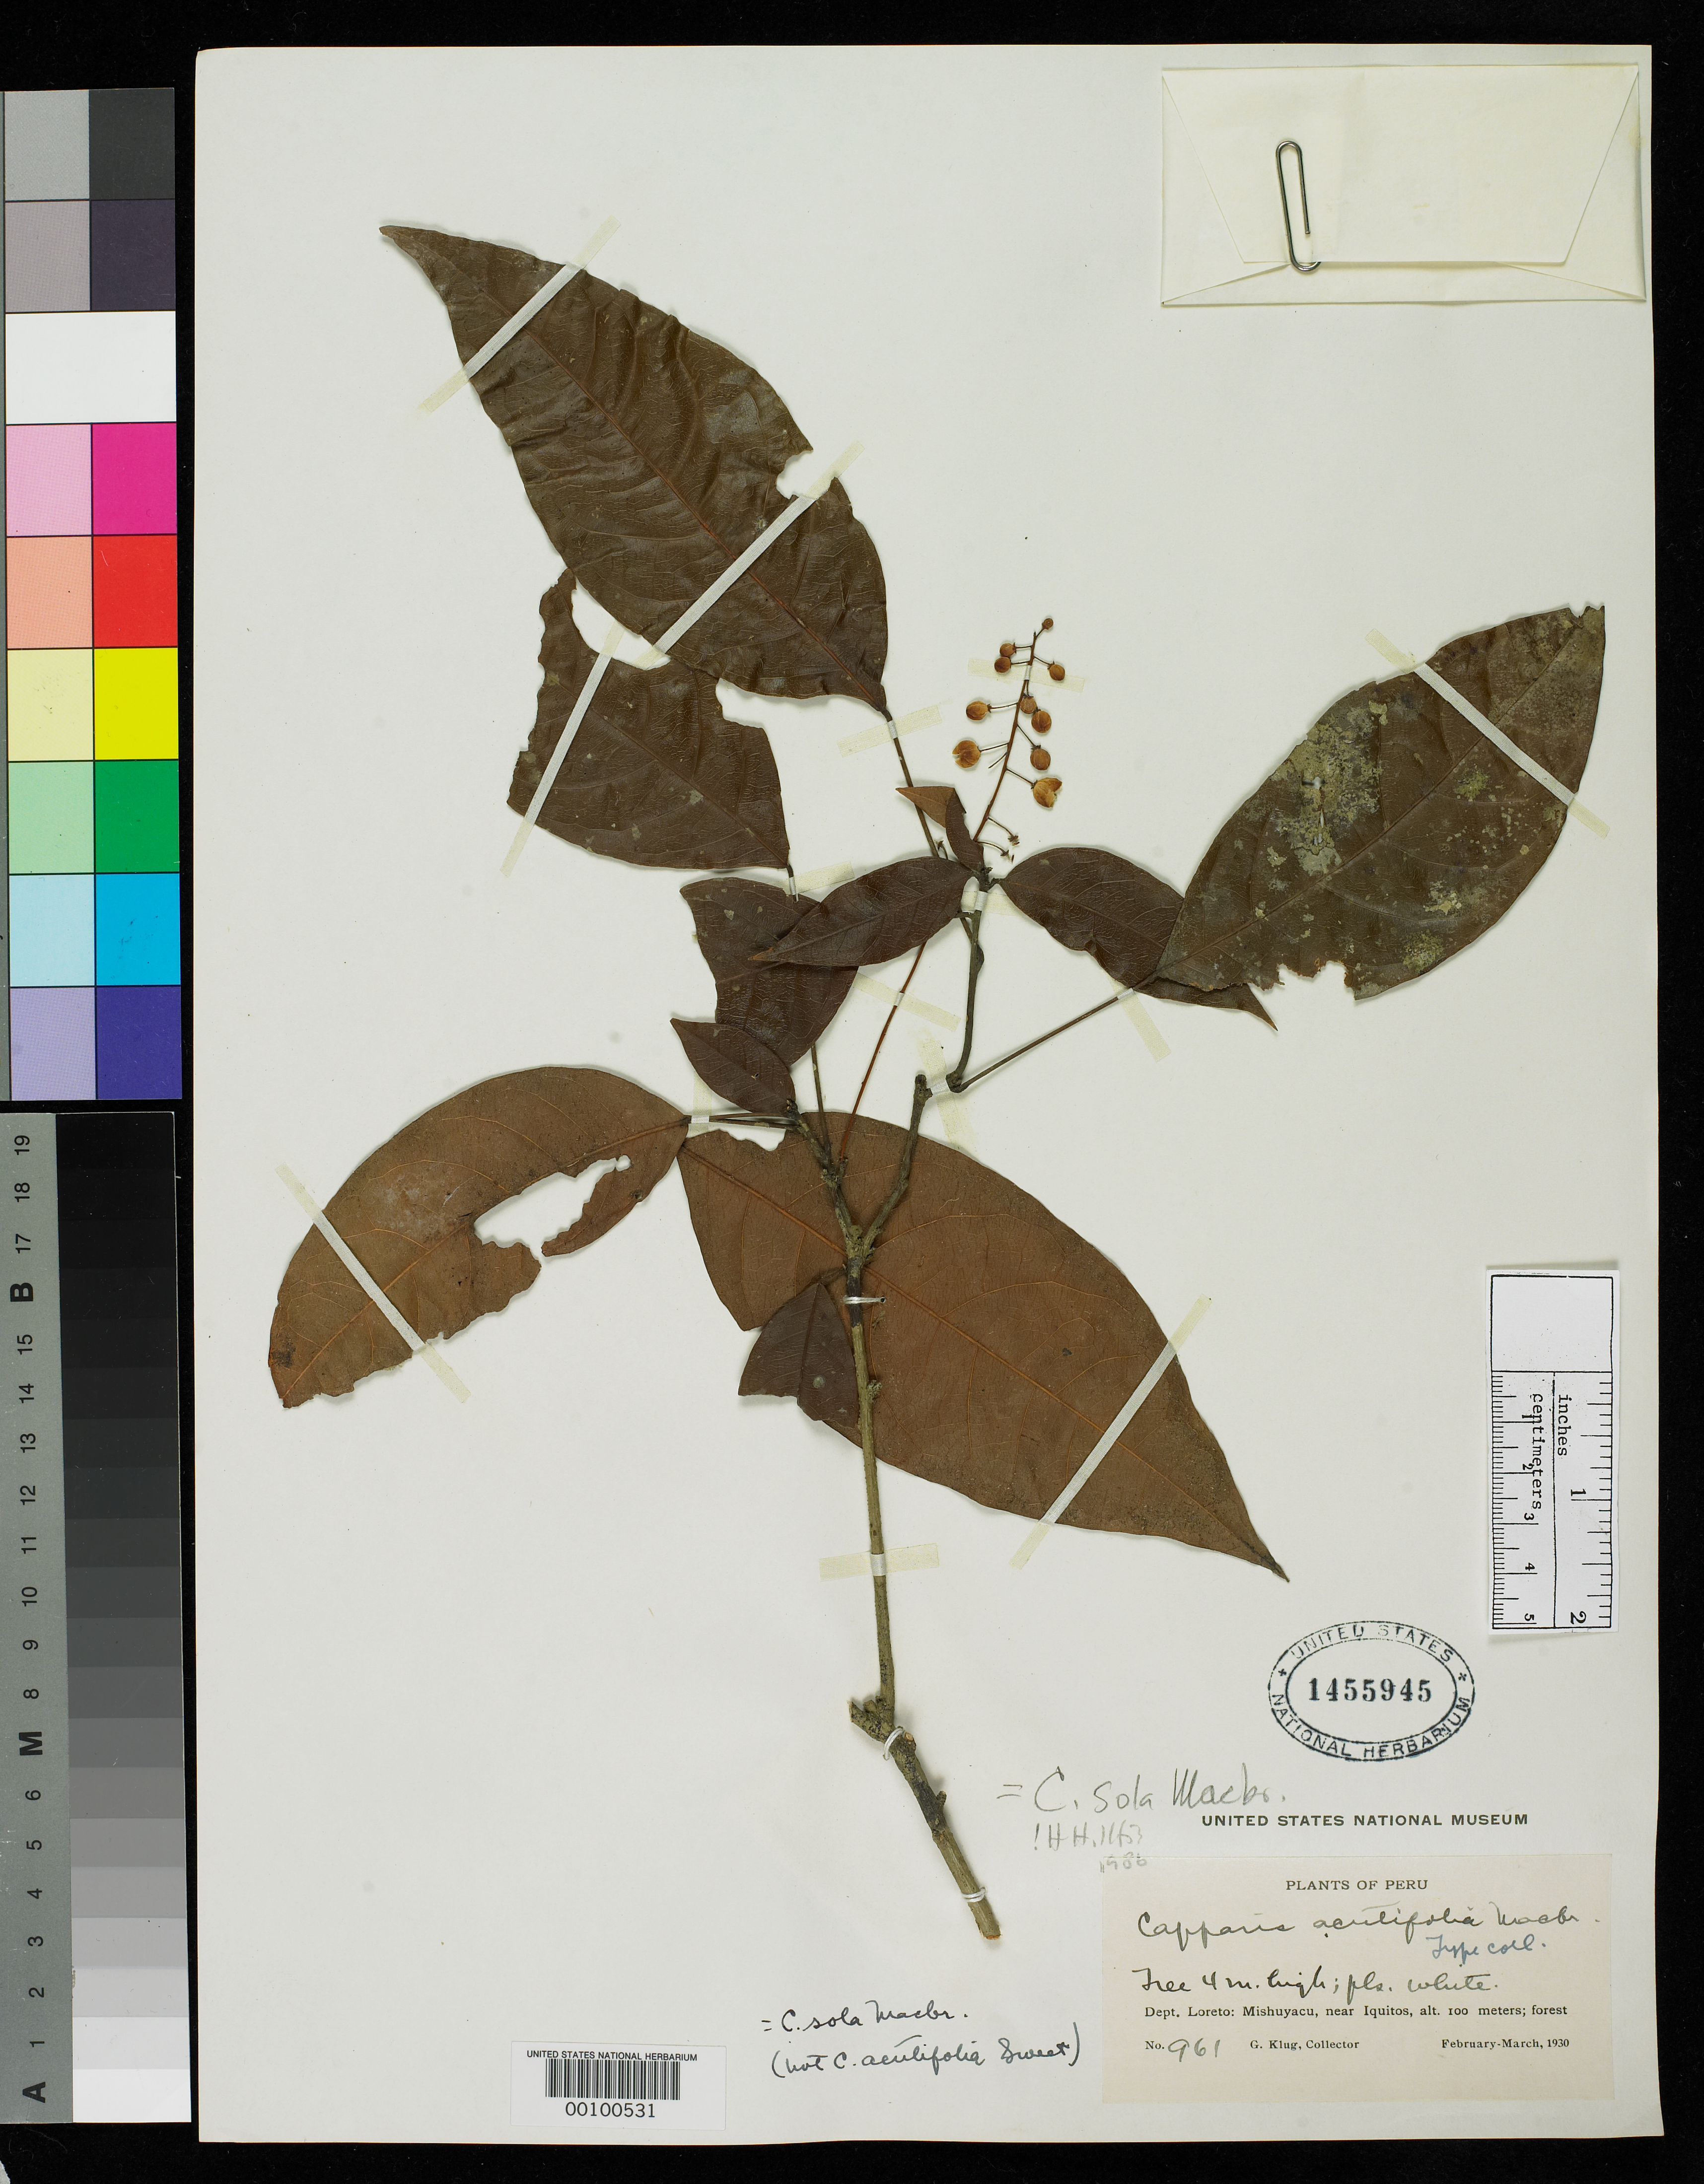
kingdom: Plantae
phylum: Tracheophyta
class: Magnoliopsida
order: Brassicales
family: Capparaceae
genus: Capparis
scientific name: Capparis acutifolia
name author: J.F. Macbr.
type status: Isotype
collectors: G. Klug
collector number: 961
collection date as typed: Feb 1930 to -- Mar 1930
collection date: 1930-02/1930-03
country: Peru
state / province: Loreto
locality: Mishuyacu, near Iquitos.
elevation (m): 100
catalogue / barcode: US 1455945